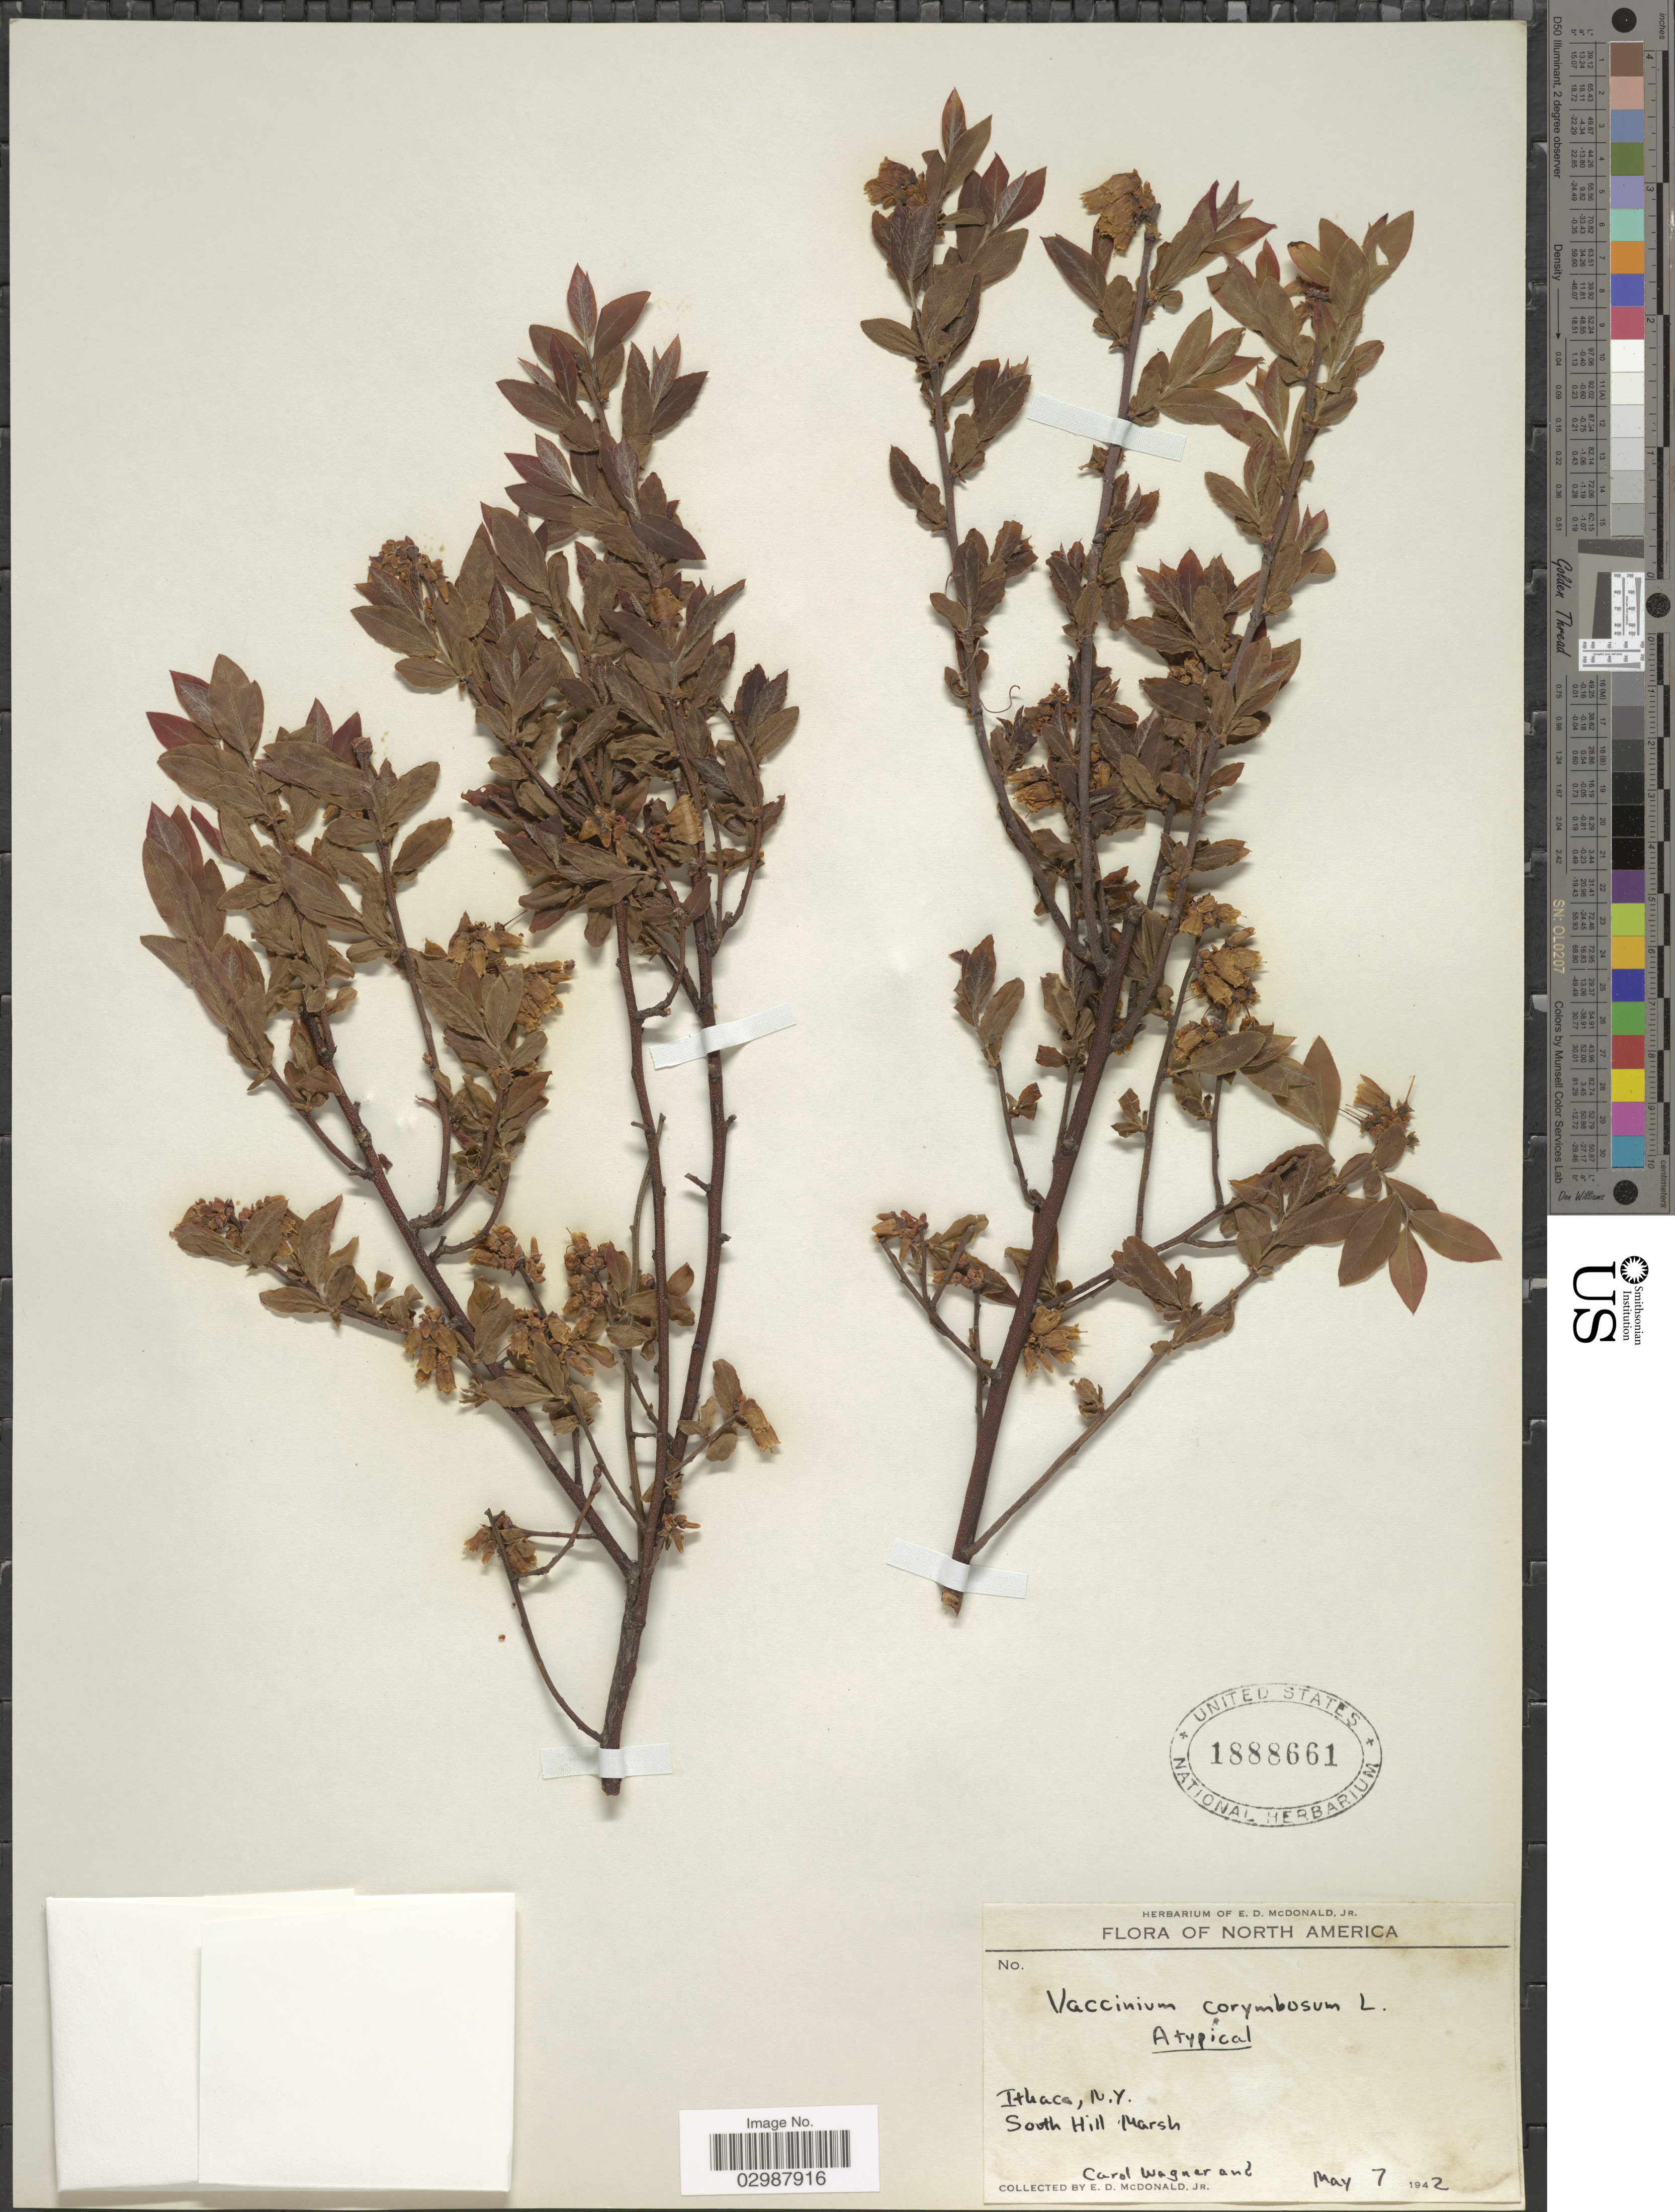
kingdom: Plantae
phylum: Tracheophyta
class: Magnoliopsida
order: Ericales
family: Ericaceae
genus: Vaccinium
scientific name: Vaccinium corymbosum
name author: L.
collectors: C. Wagner & E. D. McDonald Jr.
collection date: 1942-05-07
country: United States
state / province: New York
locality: Ithaca, South Hill Marsh.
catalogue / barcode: US 1888661